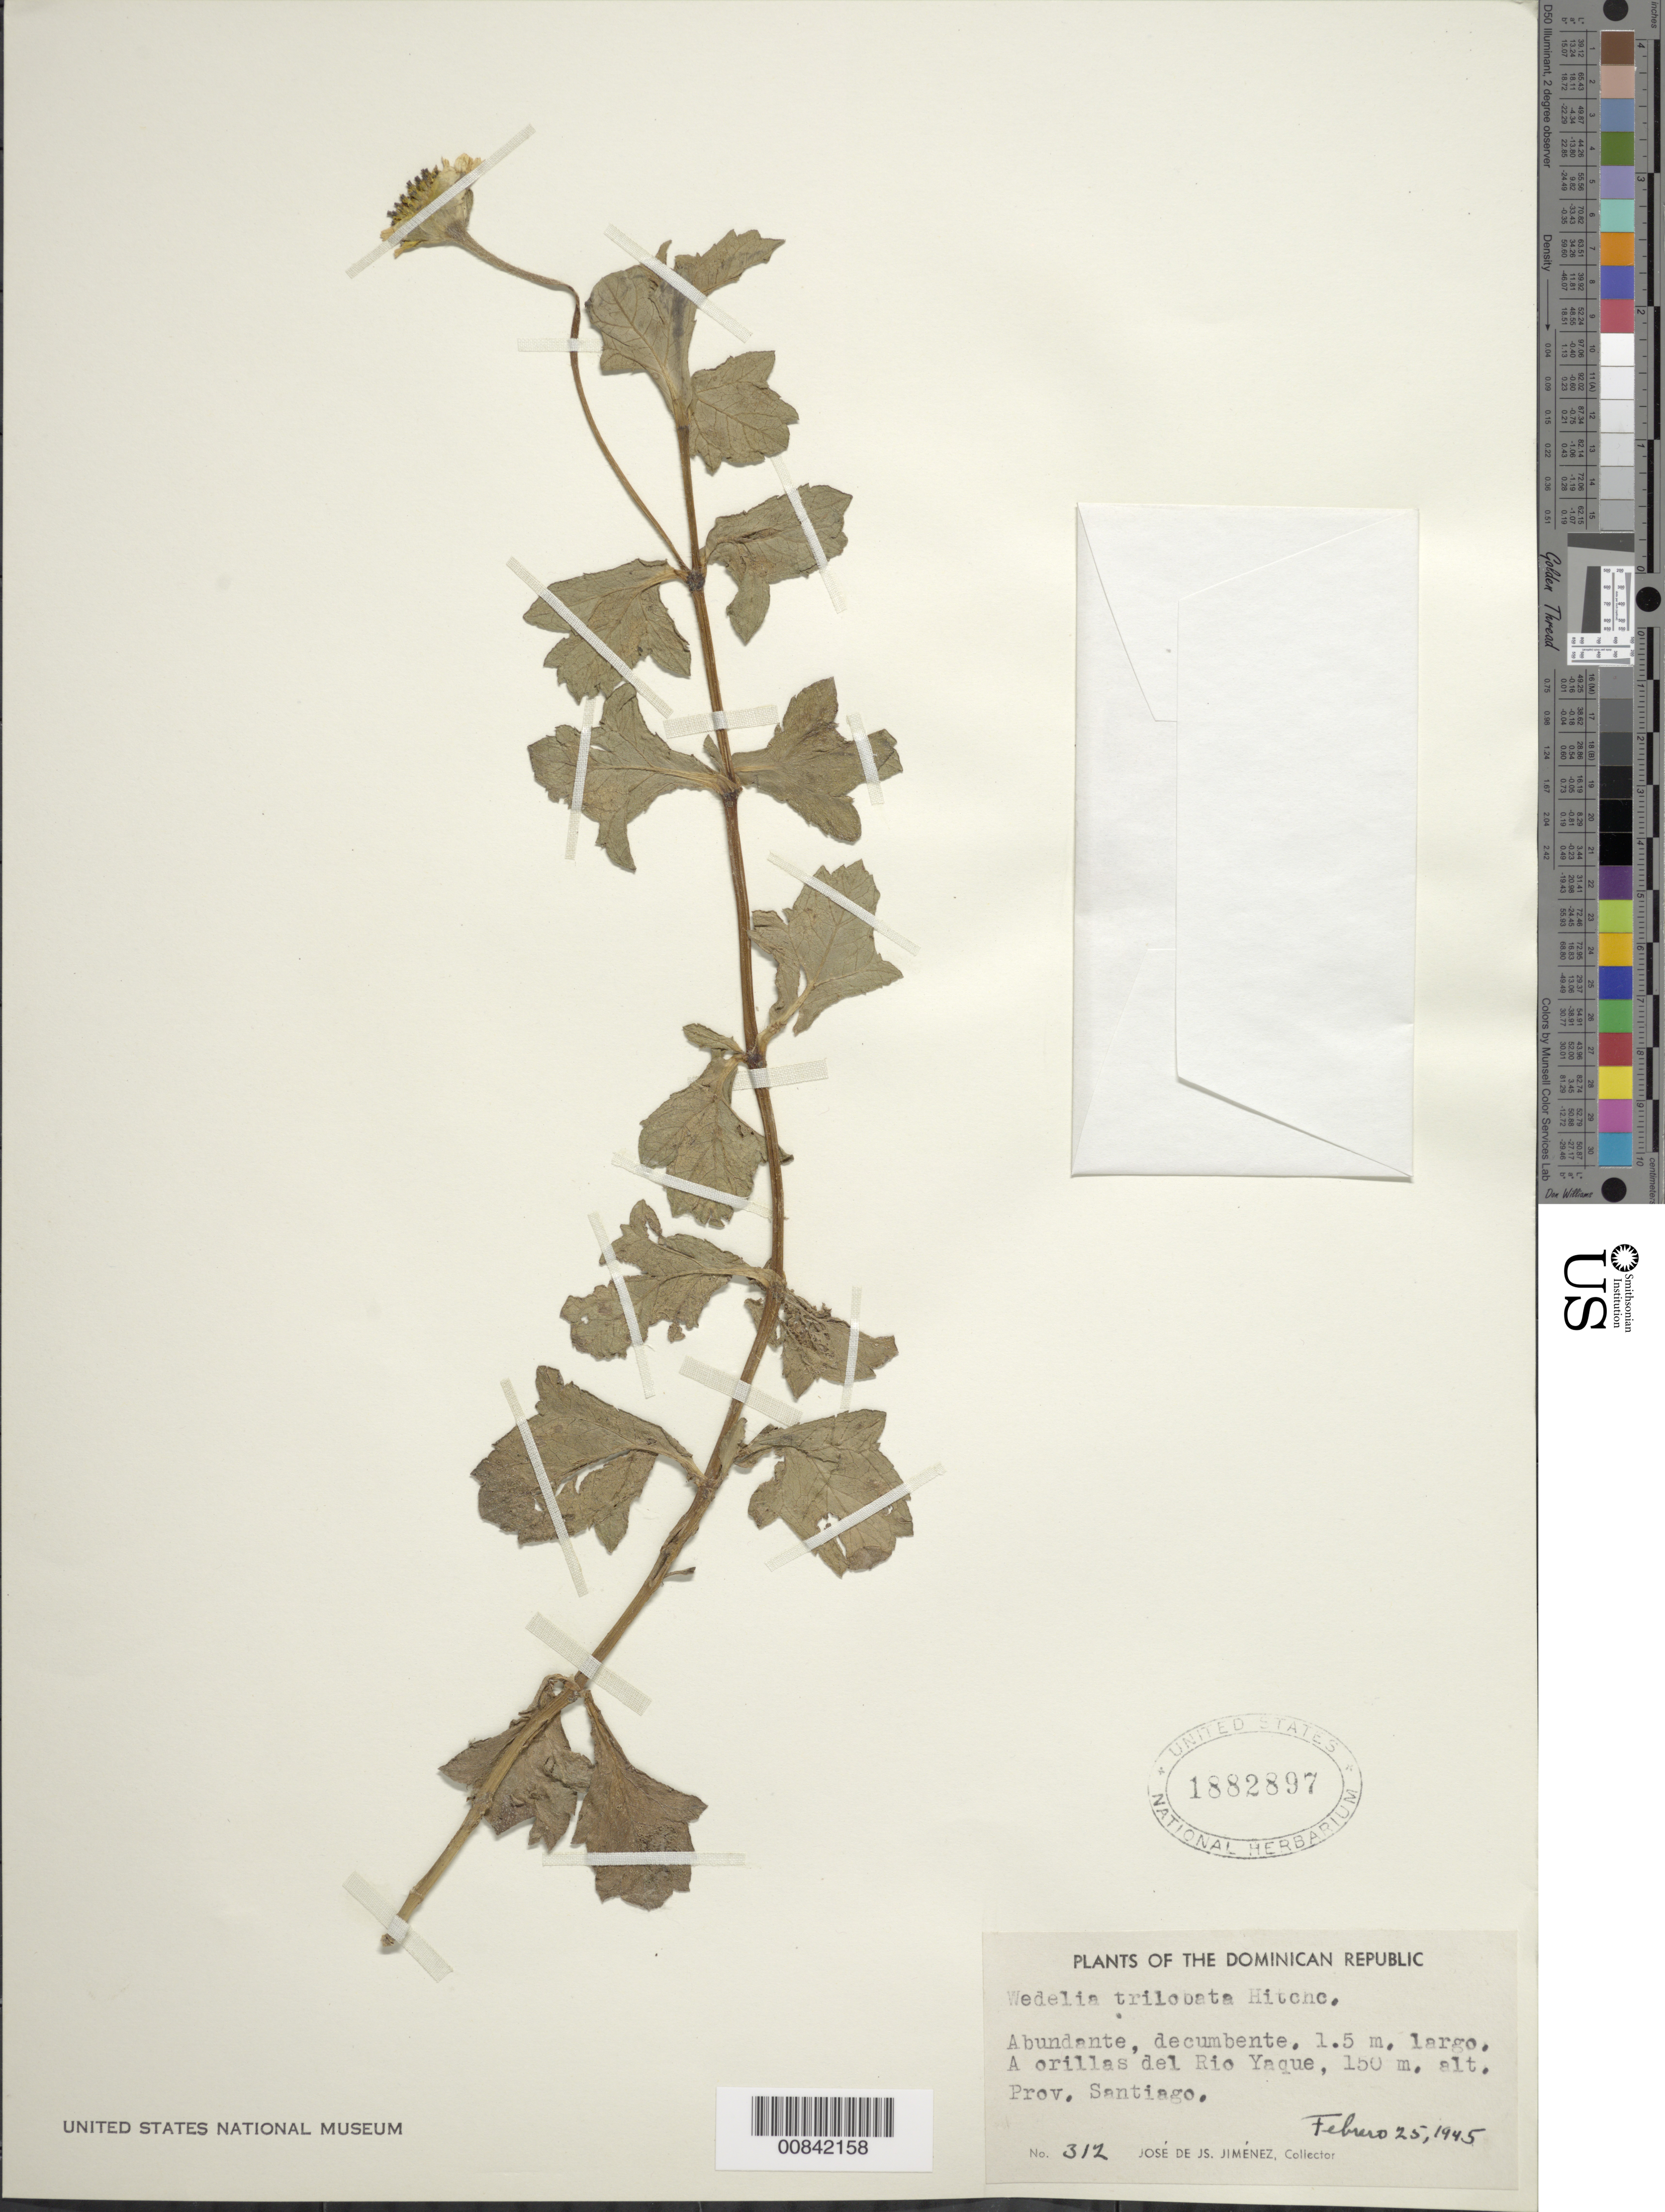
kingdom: Plantae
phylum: Tracheophyta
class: Magnoliopsida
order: Asterales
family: Asteraceae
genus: Sphagneticola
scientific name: Sphagneticola trilobata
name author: (L.) Pruski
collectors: J. J. Jiménez Almonte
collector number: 312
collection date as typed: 25 Feb 1945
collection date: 1945-02-25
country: Dominican Republic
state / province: Santiago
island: Hispaniola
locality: Rio Yaque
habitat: Orillas del rio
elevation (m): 150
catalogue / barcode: US 1882897